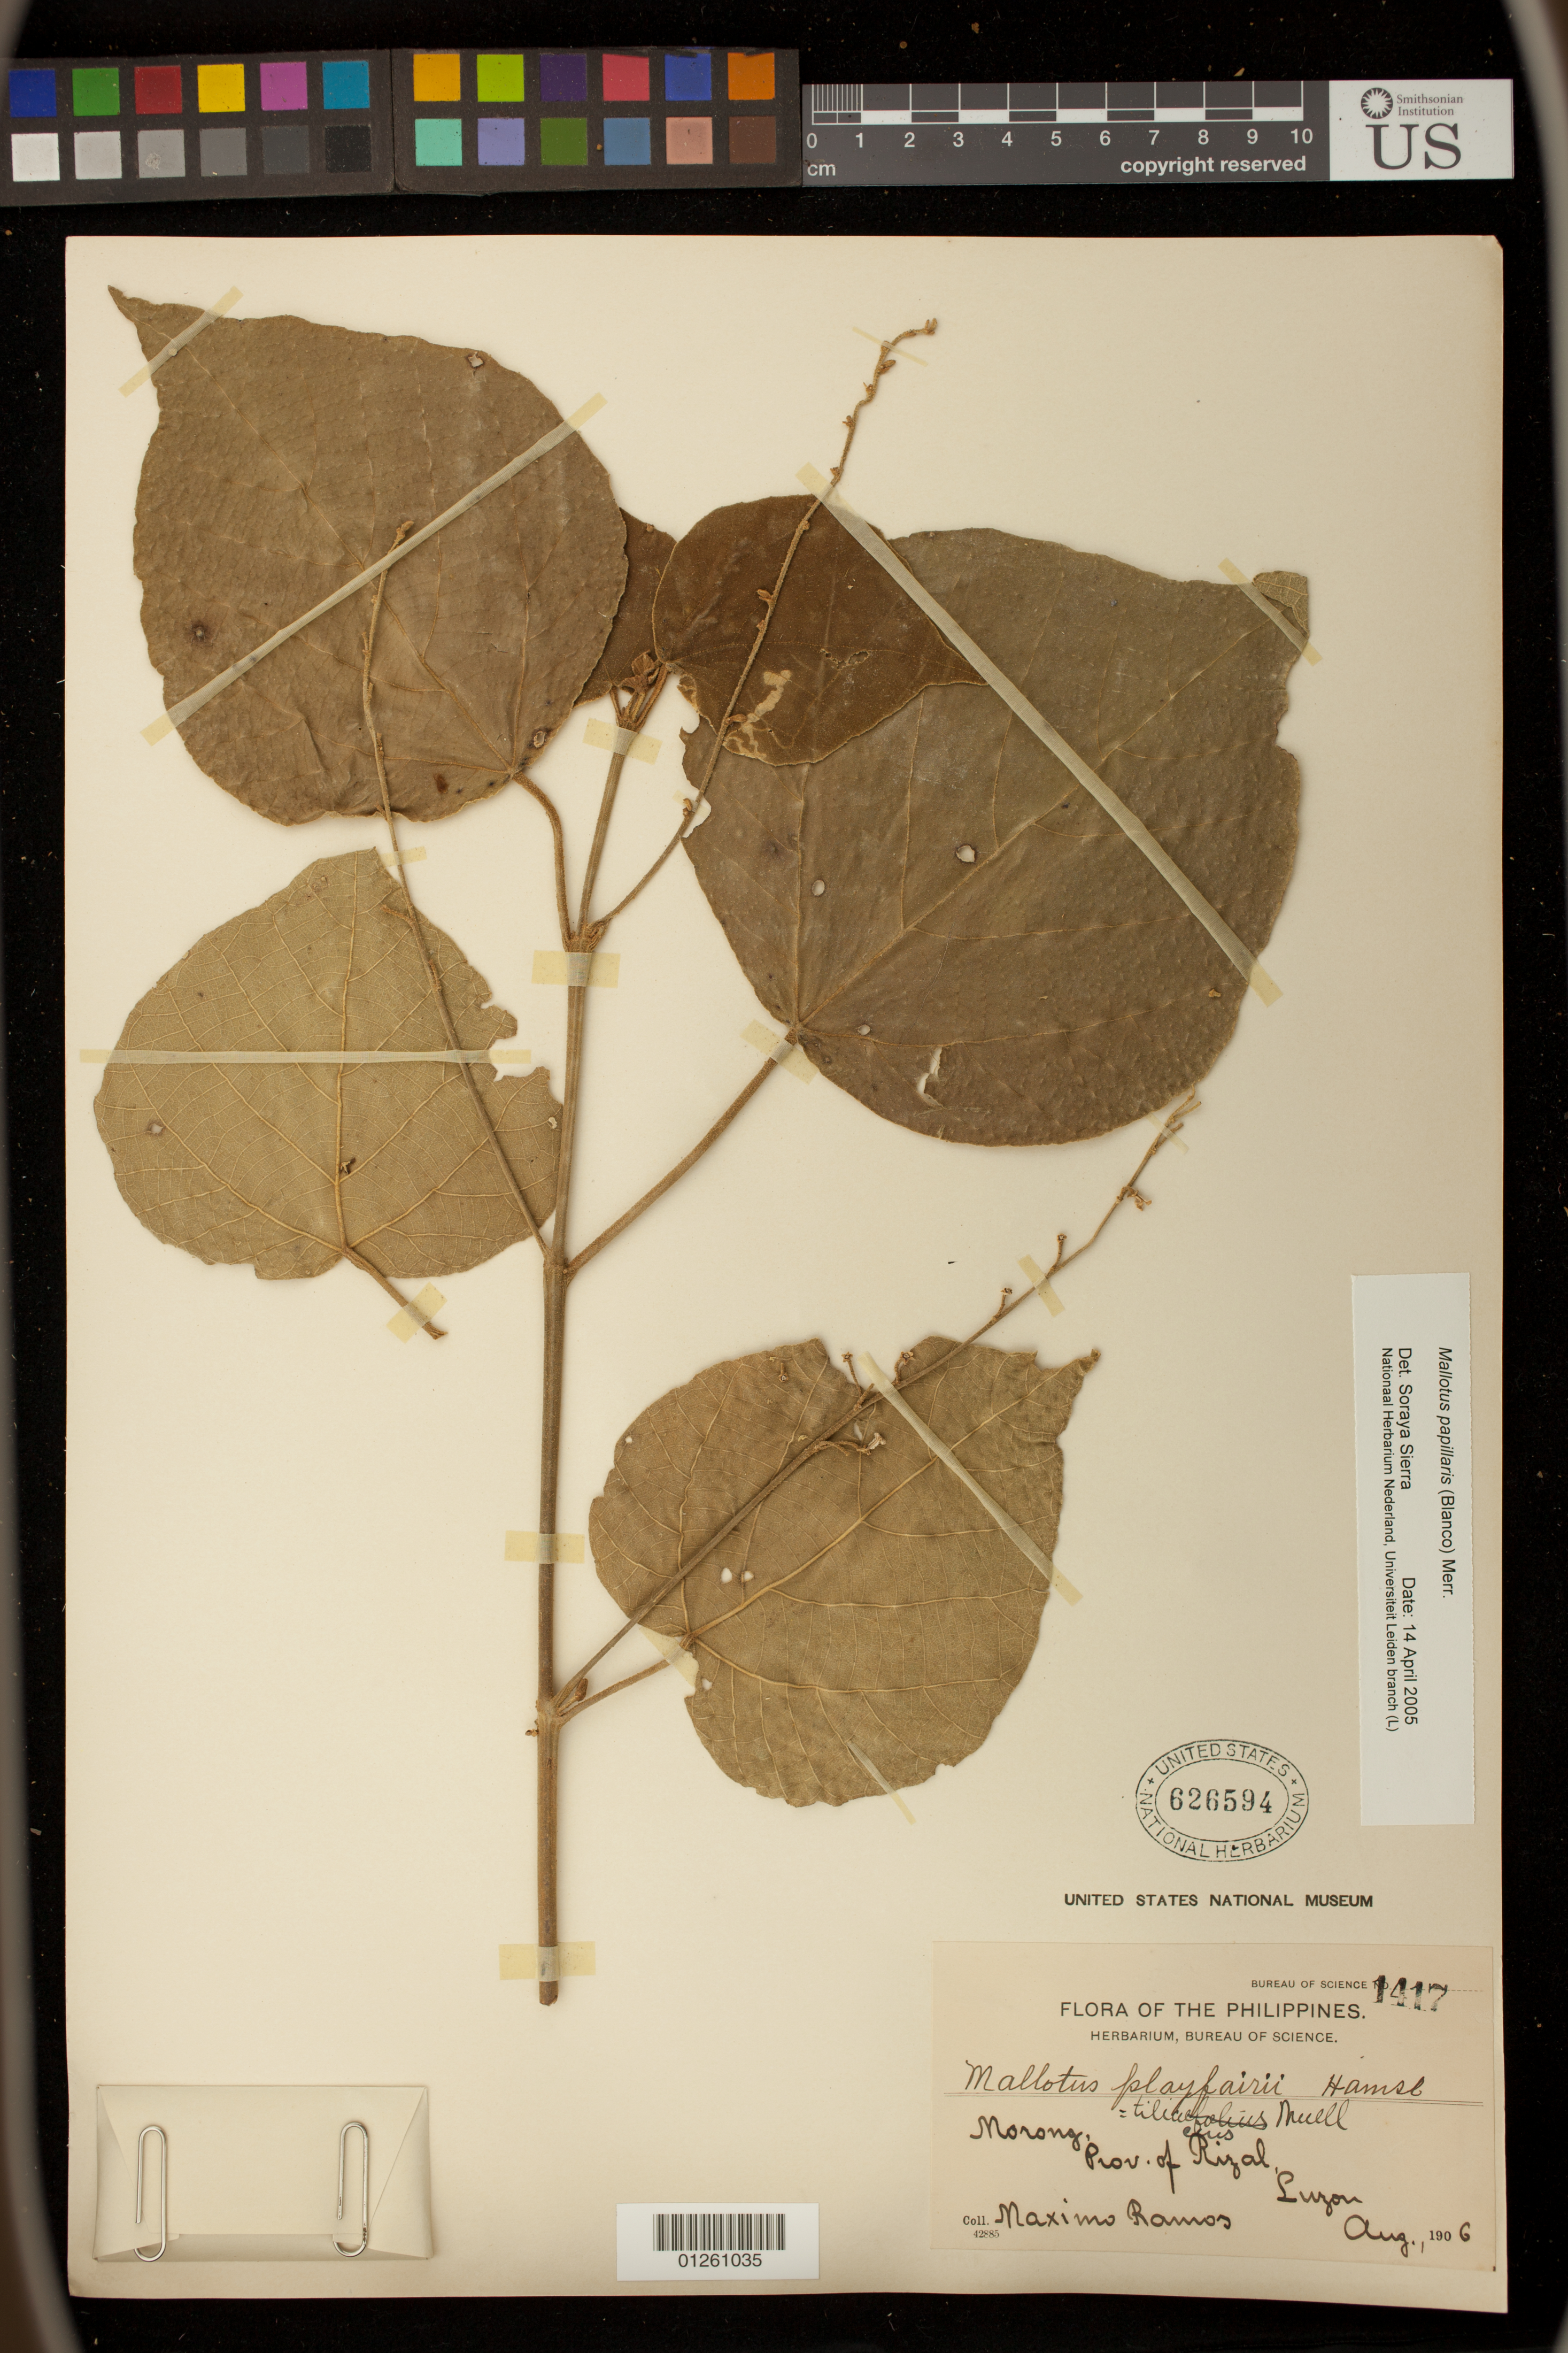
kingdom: Plantae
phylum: Tracheophyta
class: Magnoliopsida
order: Malpighiales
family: Euphorbiaceae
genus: Mallotus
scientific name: Mallotus papillaris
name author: (Blanco) Merr.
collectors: M. Ramos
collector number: Bur. Sci. 1417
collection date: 1906-08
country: Philippines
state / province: Calabarzon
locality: Morong, Prov. of Rizal, Luzon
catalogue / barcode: US 626594